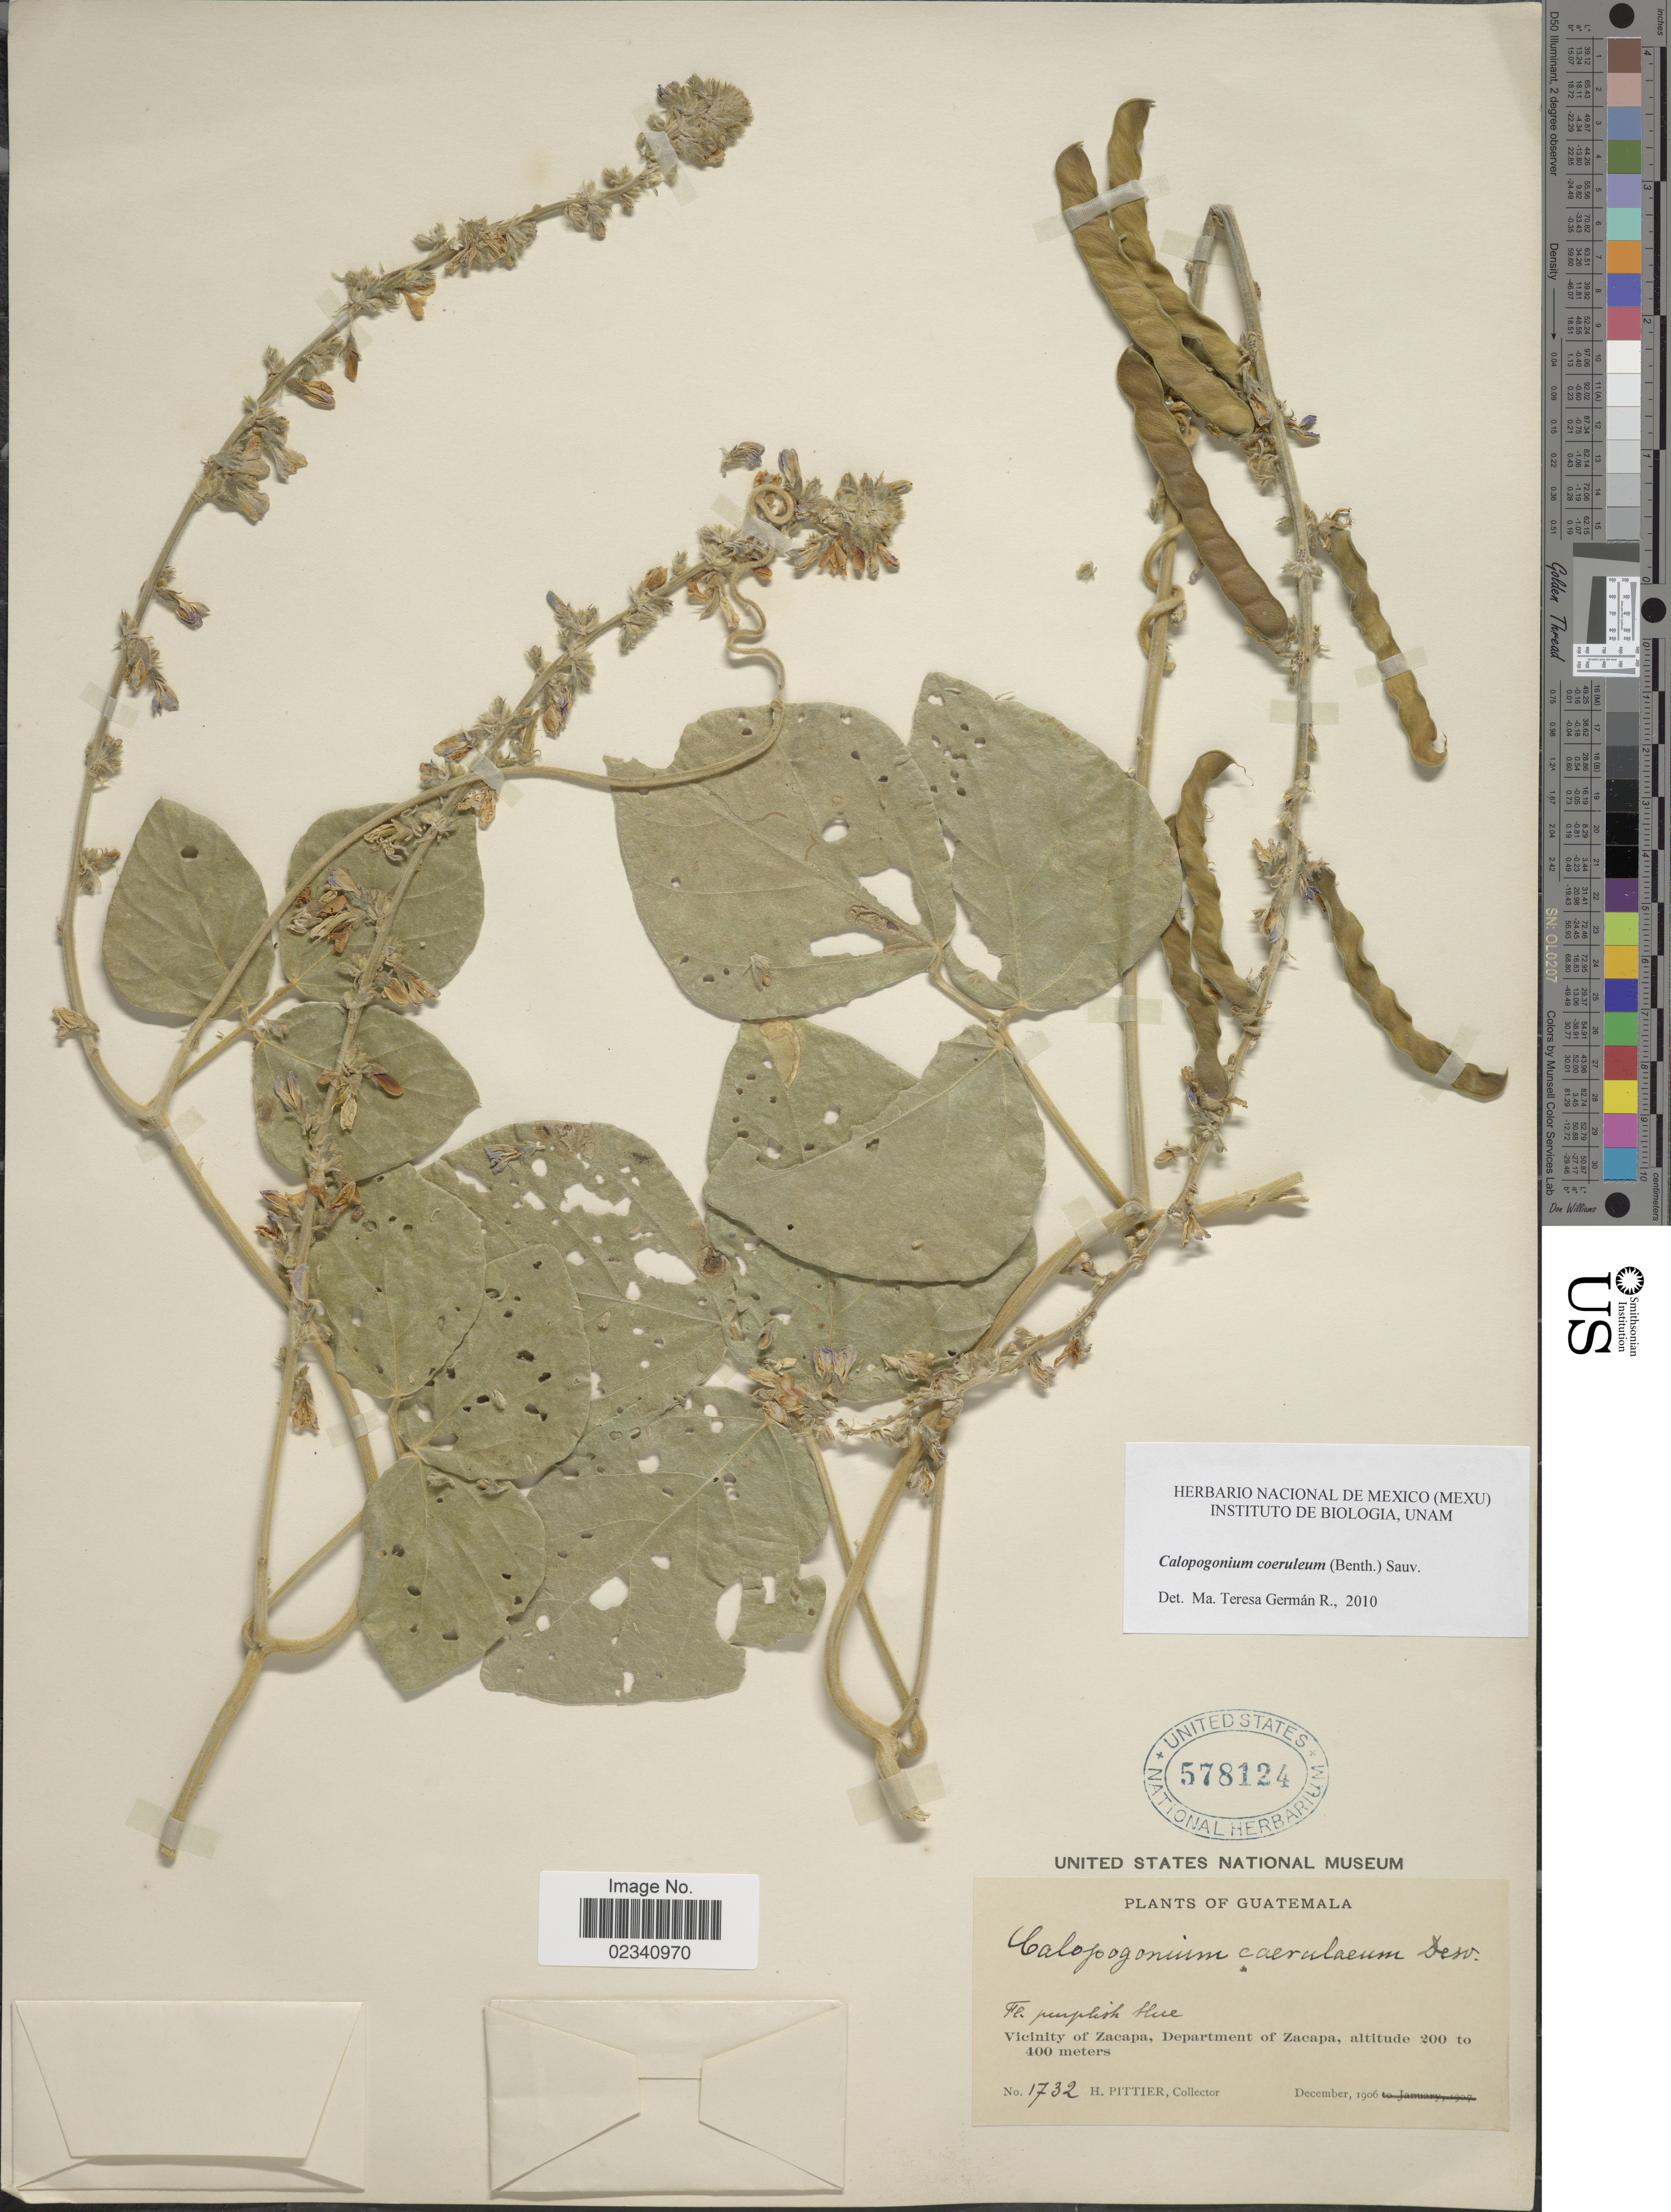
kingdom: Plantae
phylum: Tracheophyta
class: Magnoliopsida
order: Fabales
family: Fabaceae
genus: Calopogonium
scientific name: Calopogonium caeruleum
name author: (Benth.) C. Wright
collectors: H. F. Pittier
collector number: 1732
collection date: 1906-12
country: Guatemala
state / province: Zacapa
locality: Vicinity of Zacapa, Department of Zacapa.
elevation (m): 200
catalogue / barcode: US 578124